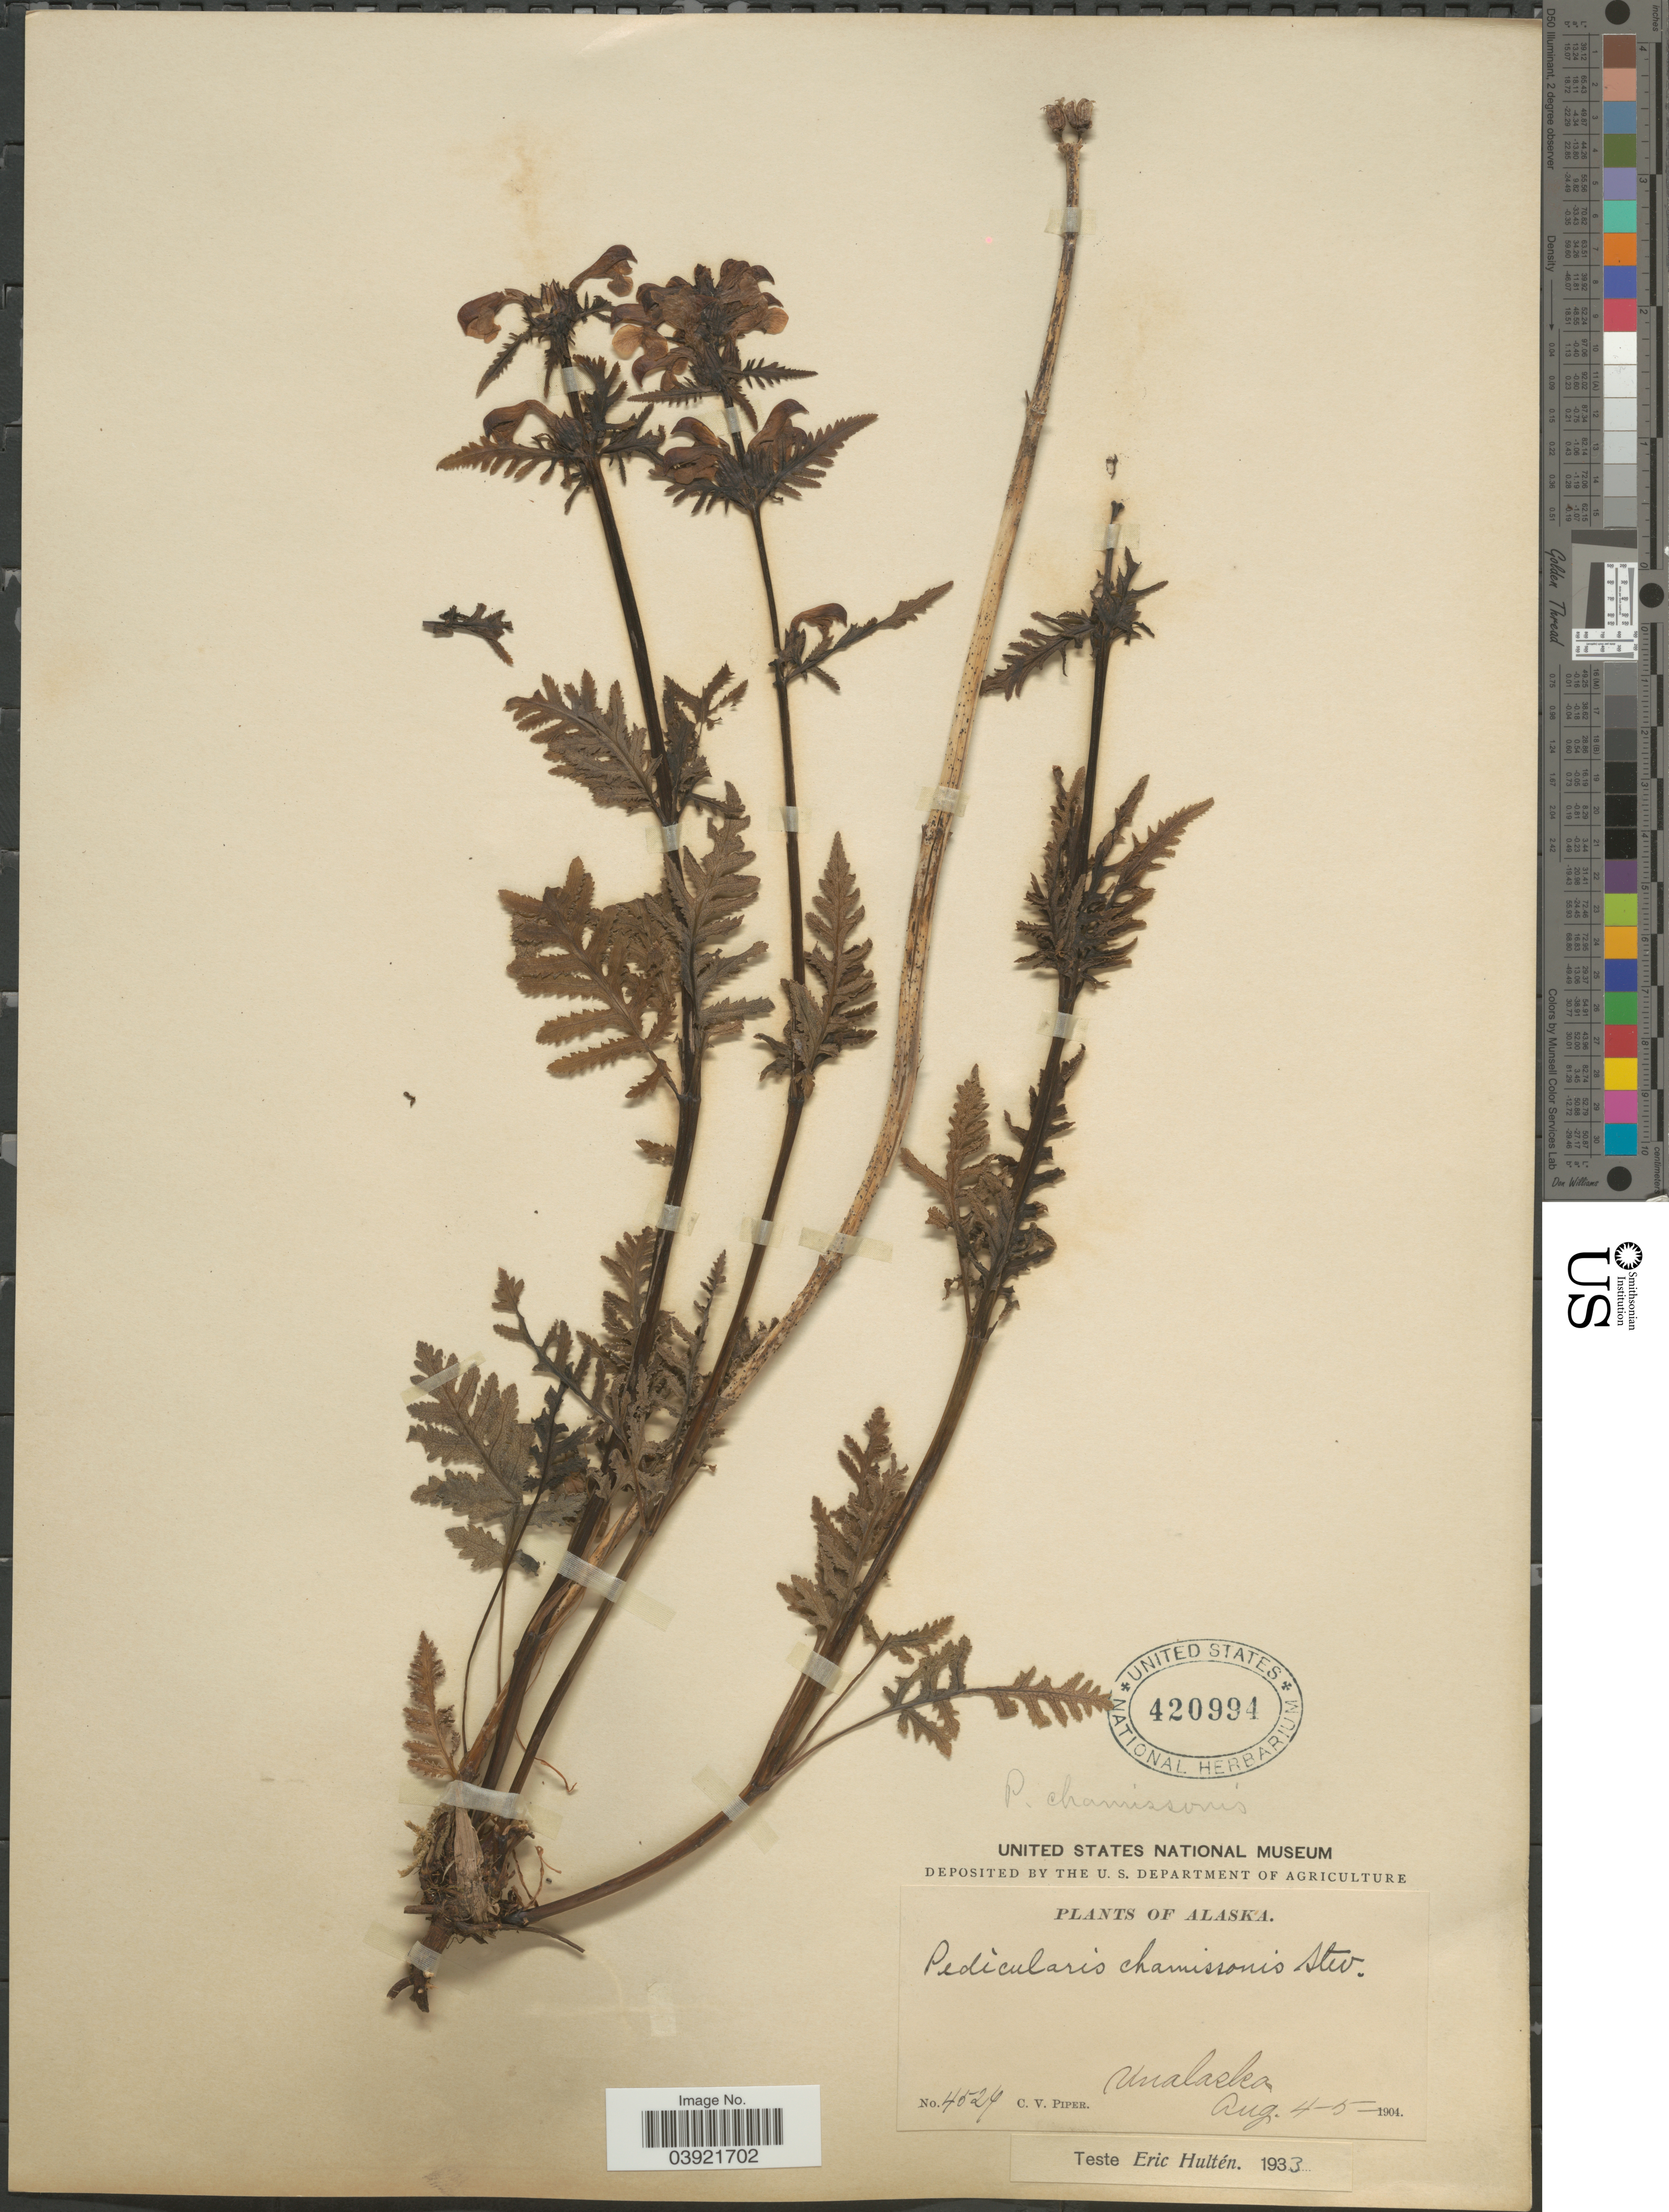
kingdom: Plantae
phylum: Tracheophyta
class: Magnoliopsida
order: Lamiales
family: Orobanchaceae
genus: Pedicularis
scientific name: Pedicularis chamissonis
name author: Steven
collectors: C. V. Piper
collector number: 4524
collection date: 1904-08-04/1904-08-05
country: United States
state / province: Alaska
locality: Unalaska.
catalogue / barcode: US 420994